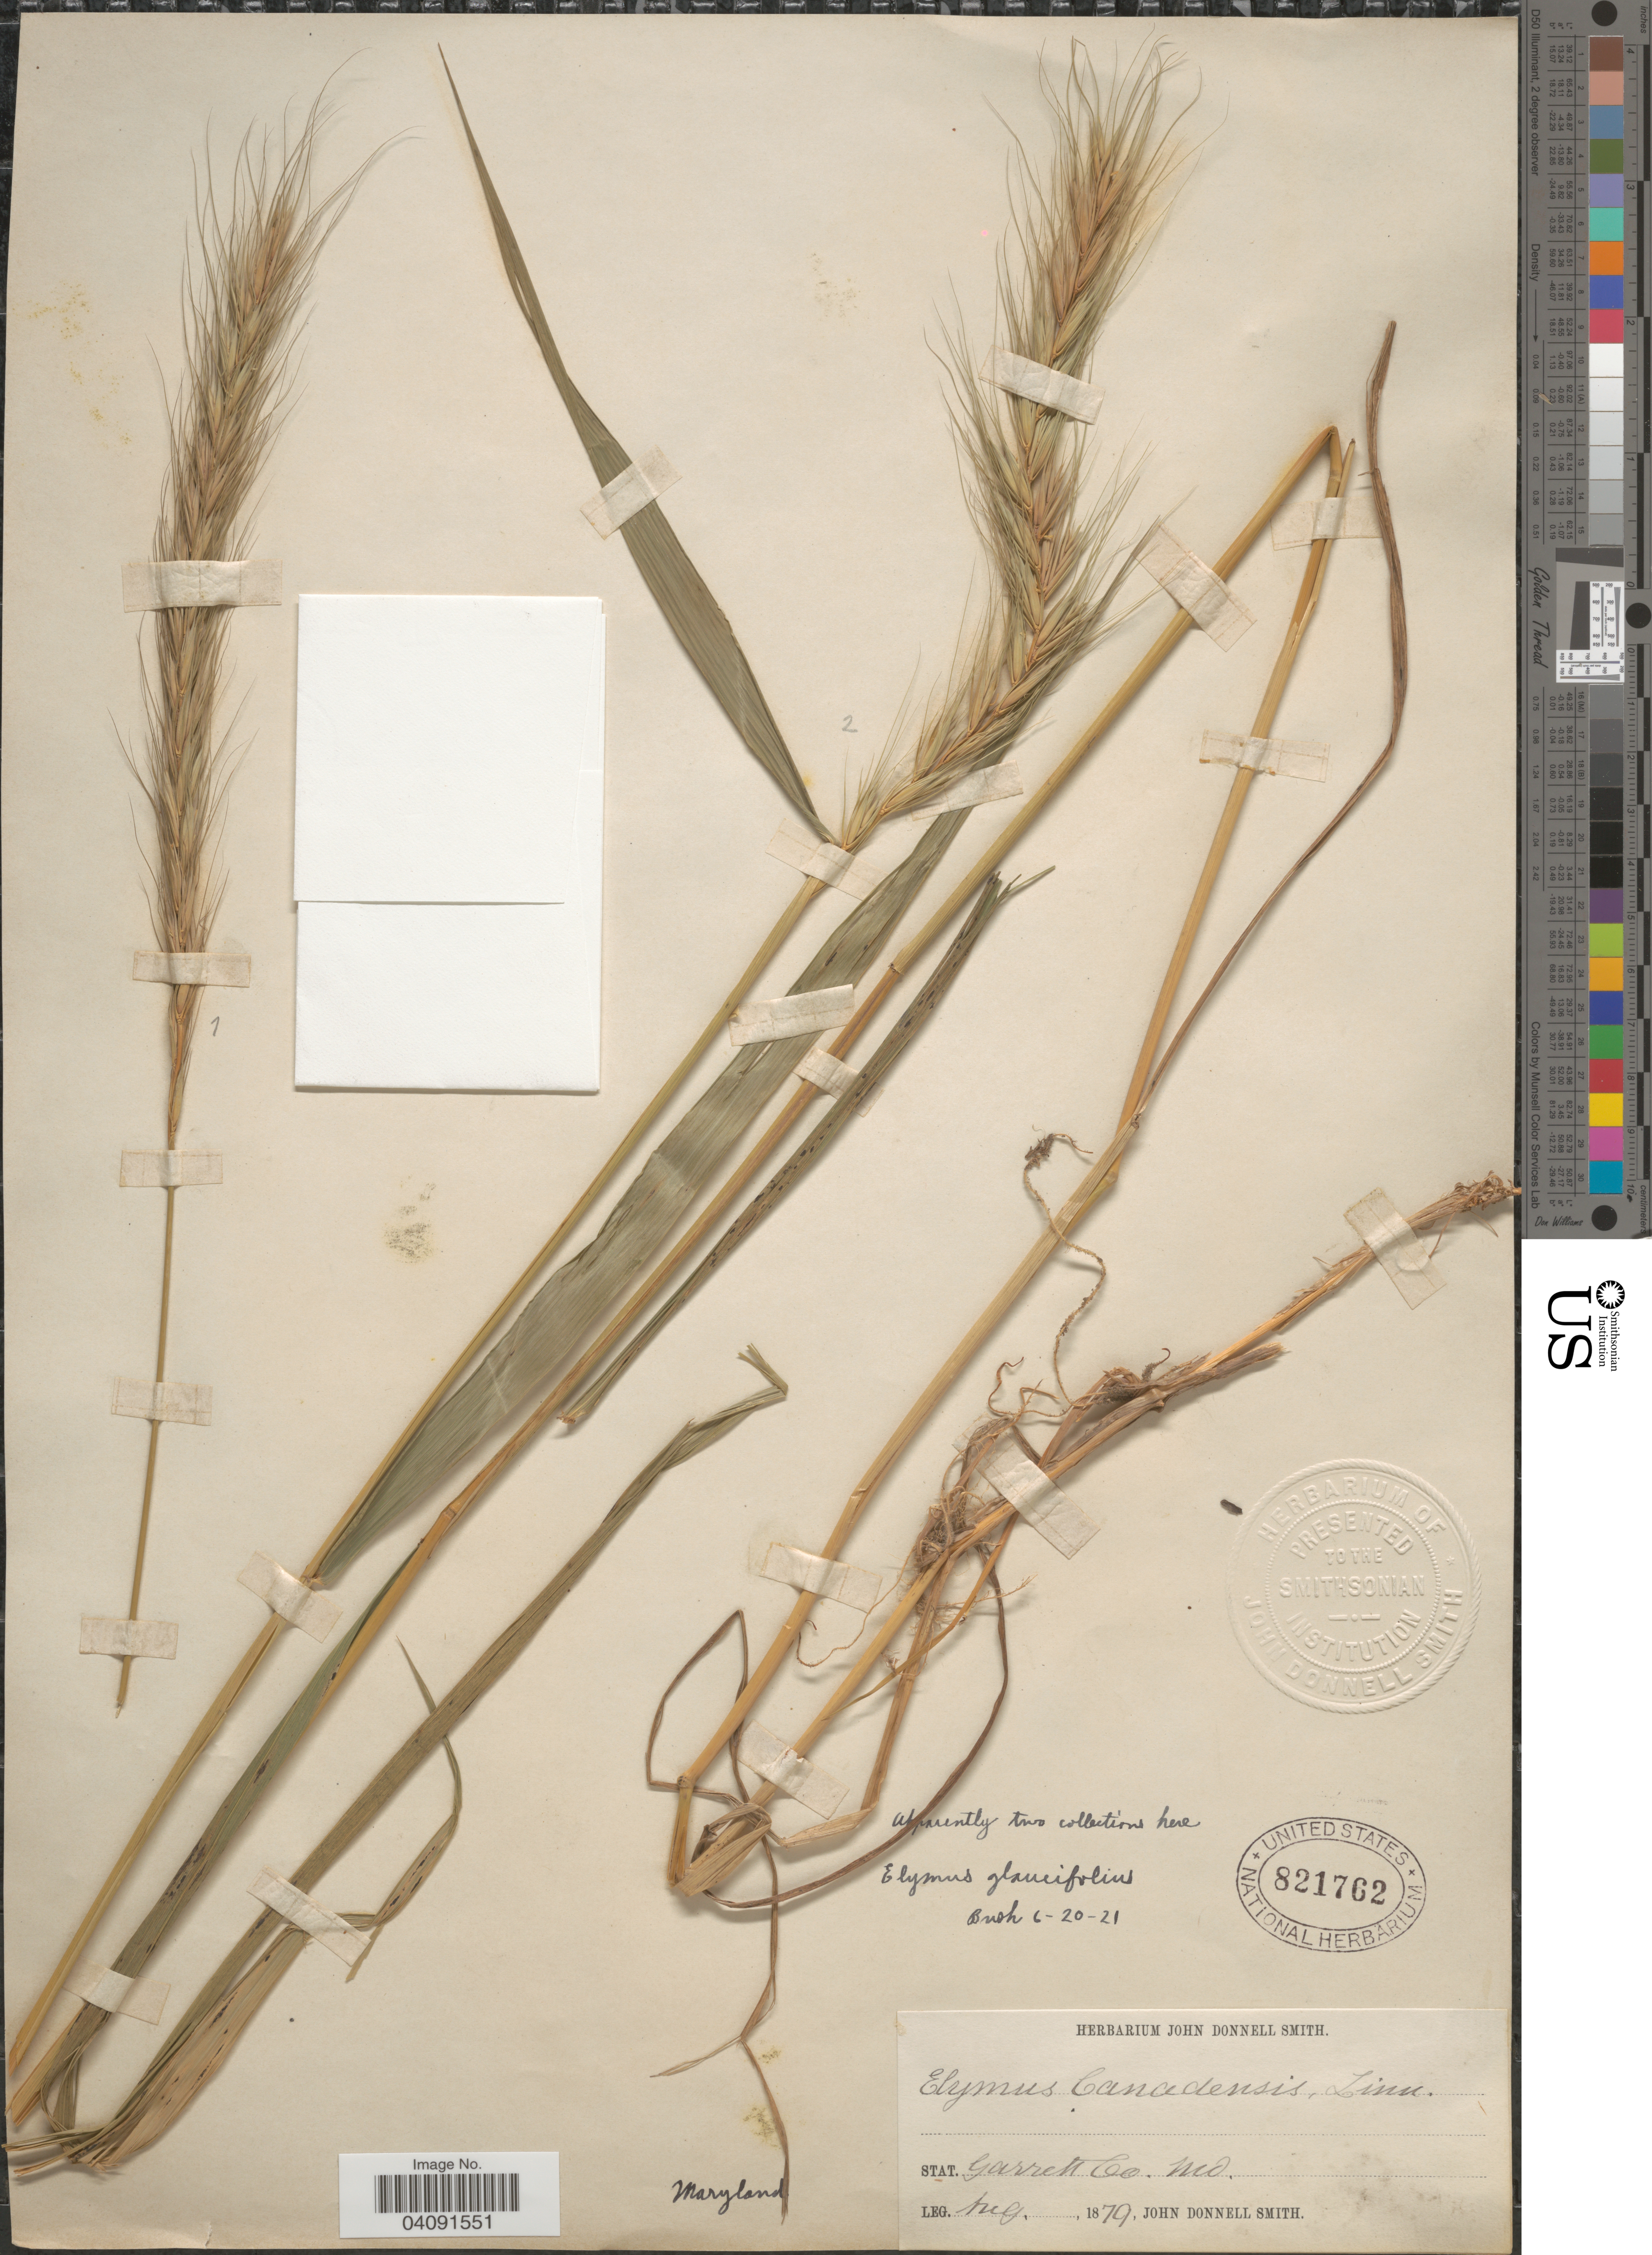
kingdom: Plantae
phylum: Tracheophyta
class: Liliopsida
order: Poales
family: Poaceae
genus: Elymus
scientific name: Elymus canadensis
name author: L.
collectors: J. Donnell Smith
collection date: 1879-08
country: United States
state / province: Maryland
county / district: Garrett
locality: Garrett Co.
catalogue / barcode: US 821762